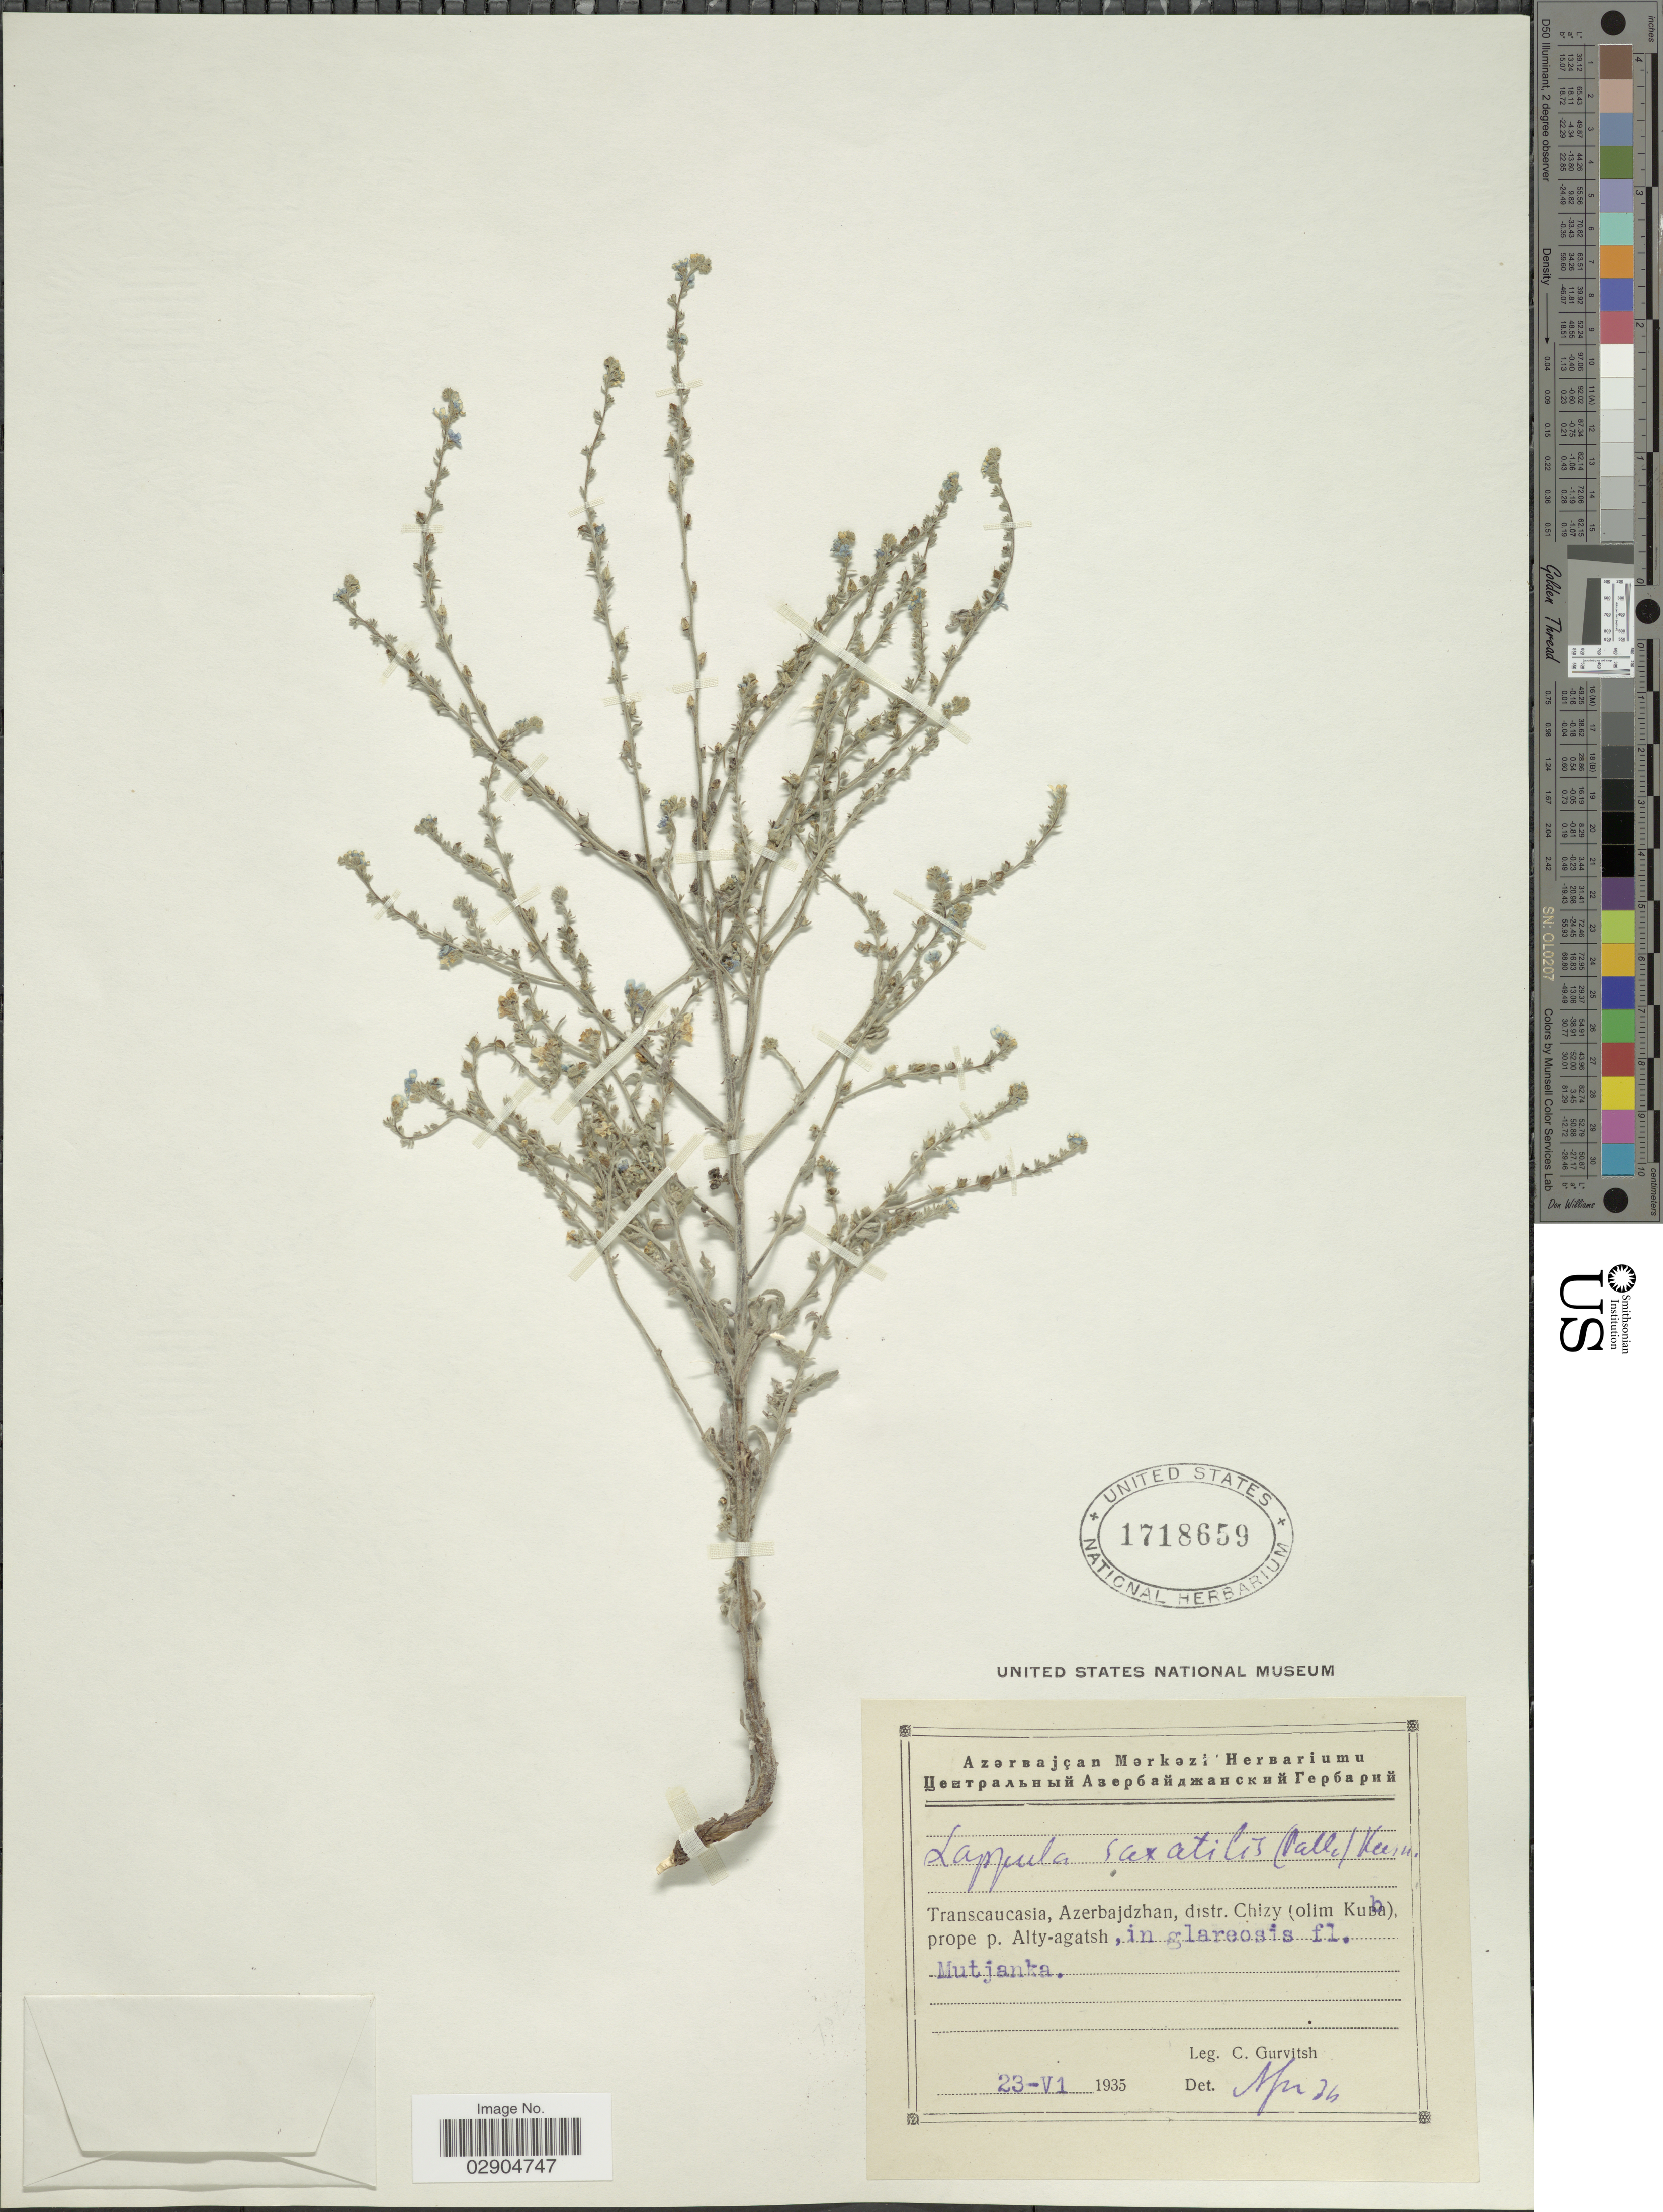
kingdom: Plantae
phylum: Tracheophyta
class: Magnoliopsida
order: Boraginales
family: Boraginaceae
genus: Lappula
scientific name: Lappula saxatilis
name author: Piper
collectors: C. Gurvitsh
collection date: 1935-06-23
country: Azerbaijan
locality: Transcaucasia, Azerbajdzhan, distr. Chizy (Olim Kuba) prope p. Alty-agatsh, in glareosis fl. Mutjanka.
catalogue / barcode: US 1718659